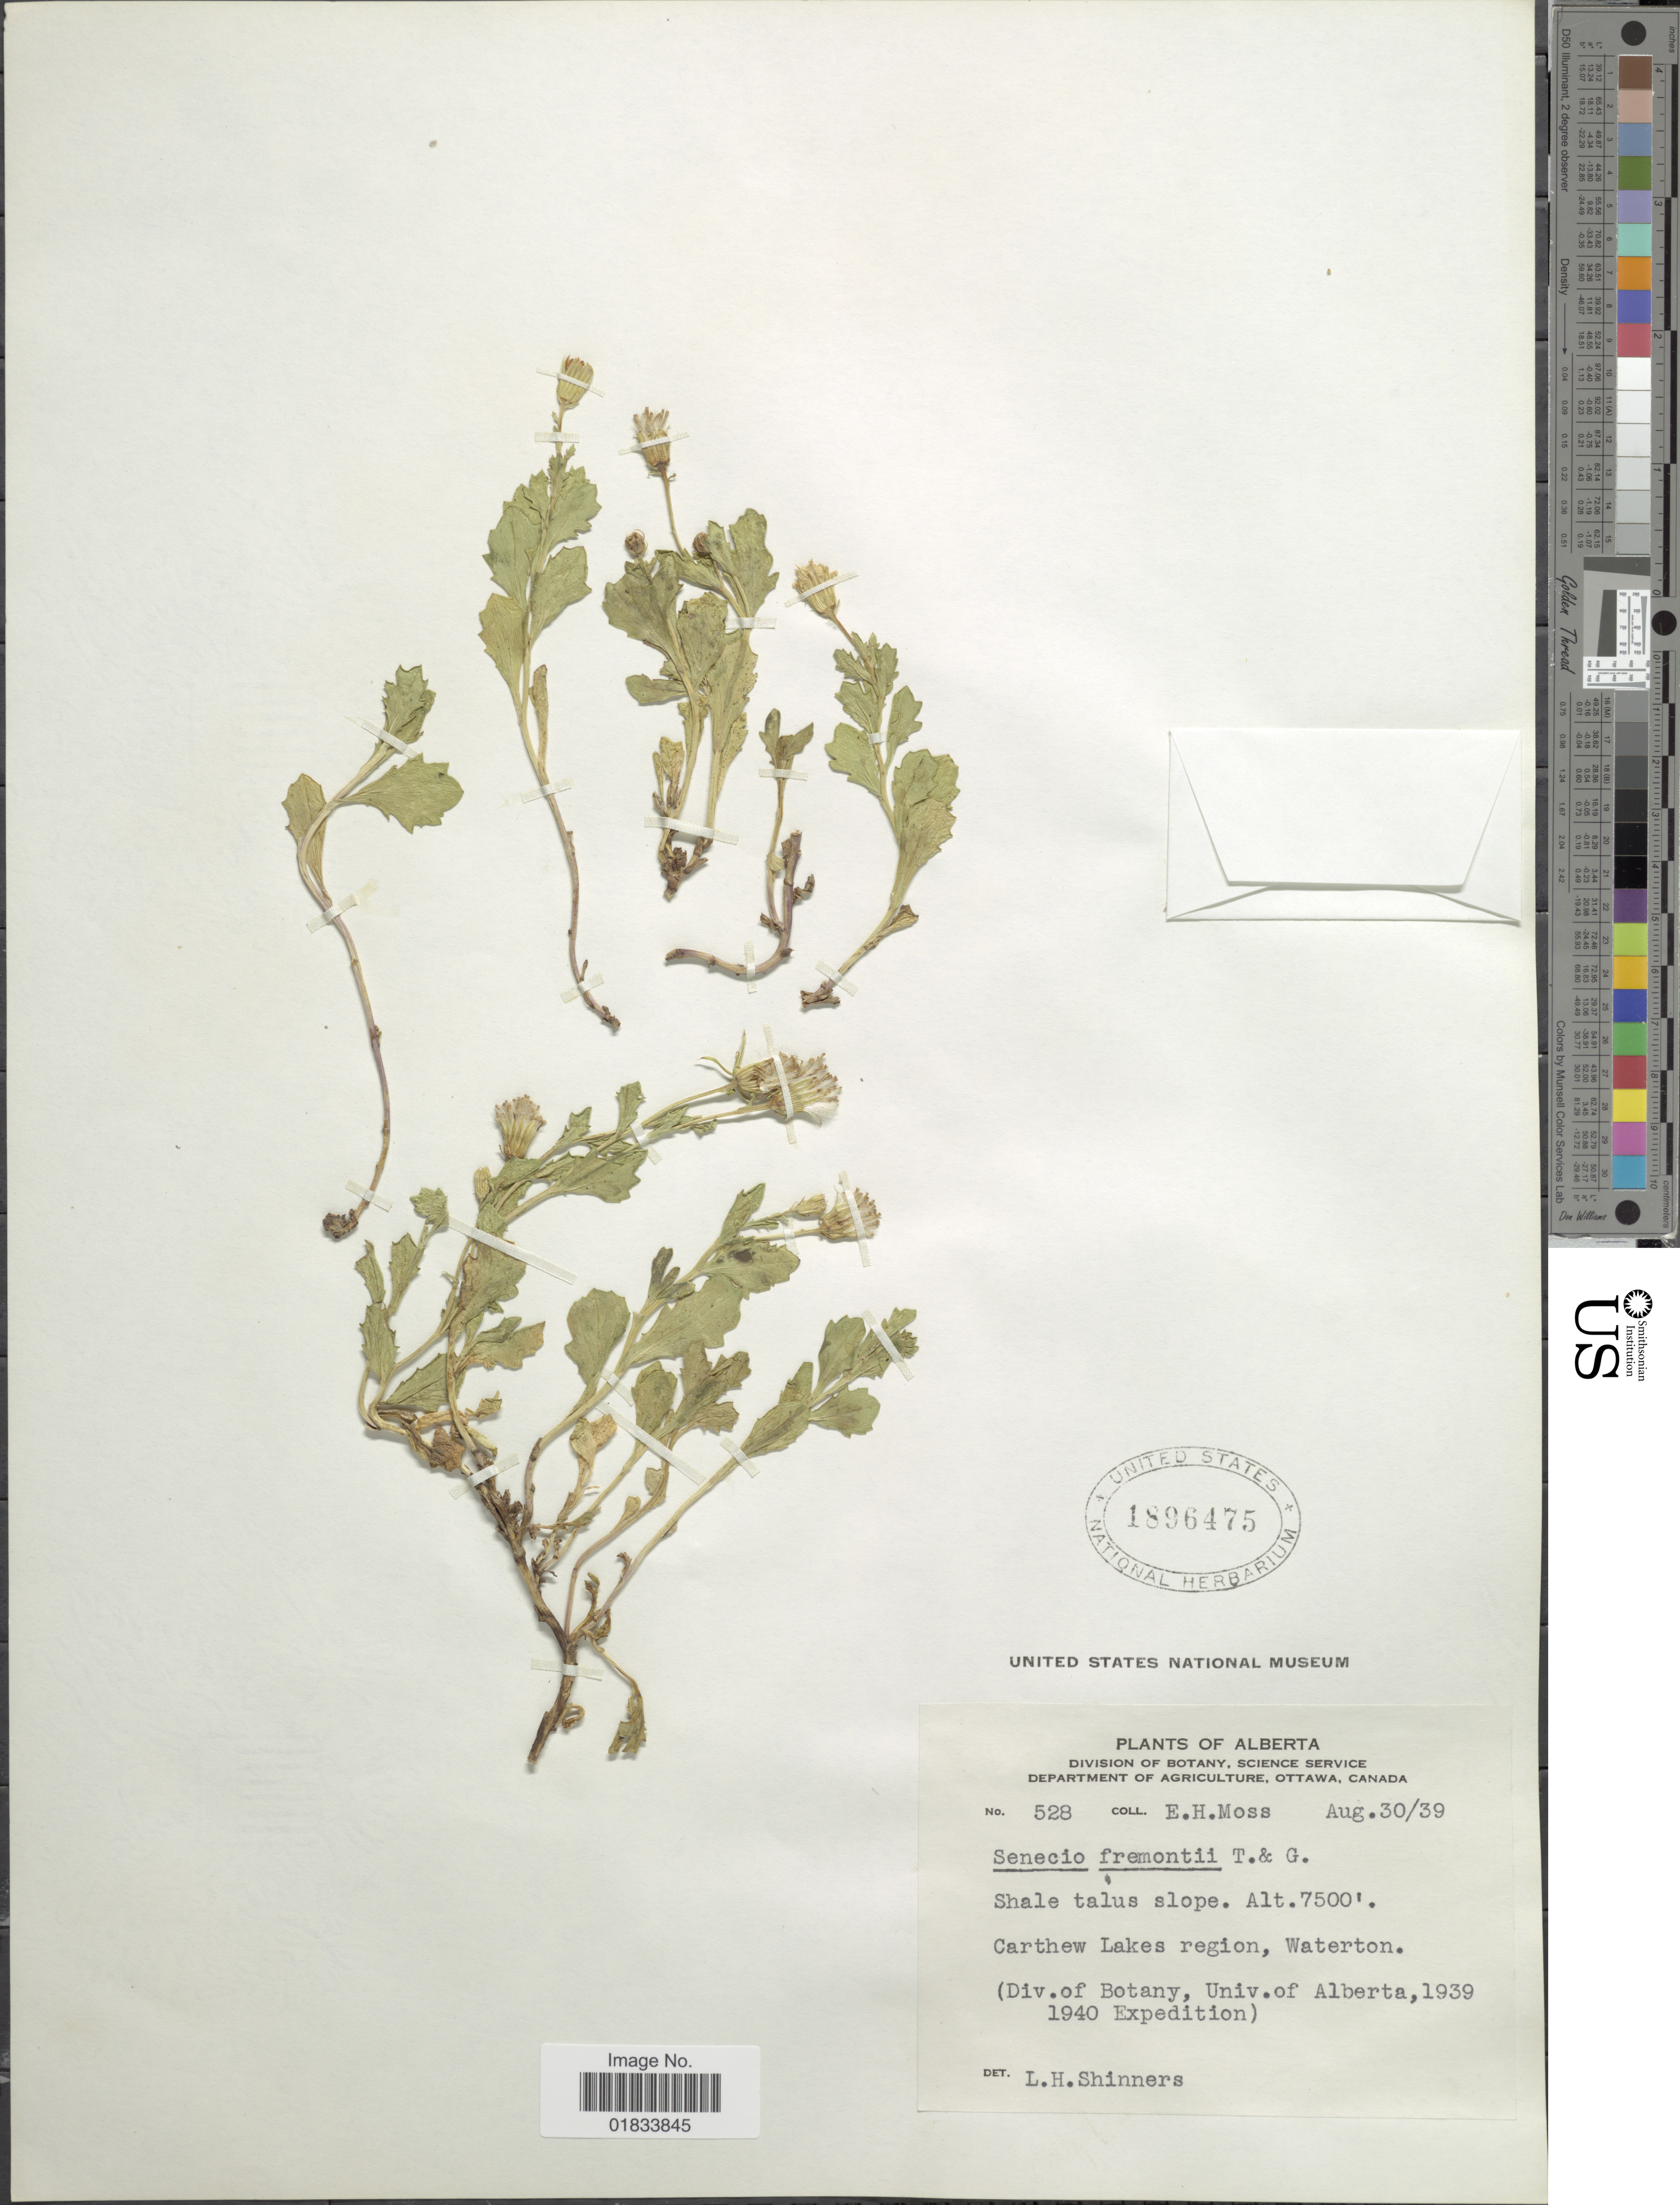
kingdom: Plantae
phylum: Tracheophyta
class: Magnoliopsida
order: Asterales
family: Asteraceae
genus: Senecio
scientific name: Senecio fremontii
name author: Torr. & A. Gray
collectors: E. Moss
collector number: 528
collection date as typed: Transcribed d/m/y: 30/8/39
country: Canada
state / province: Alberta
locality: Carthew Lake region, Waterton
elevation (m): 2286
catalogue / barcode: US 1896475